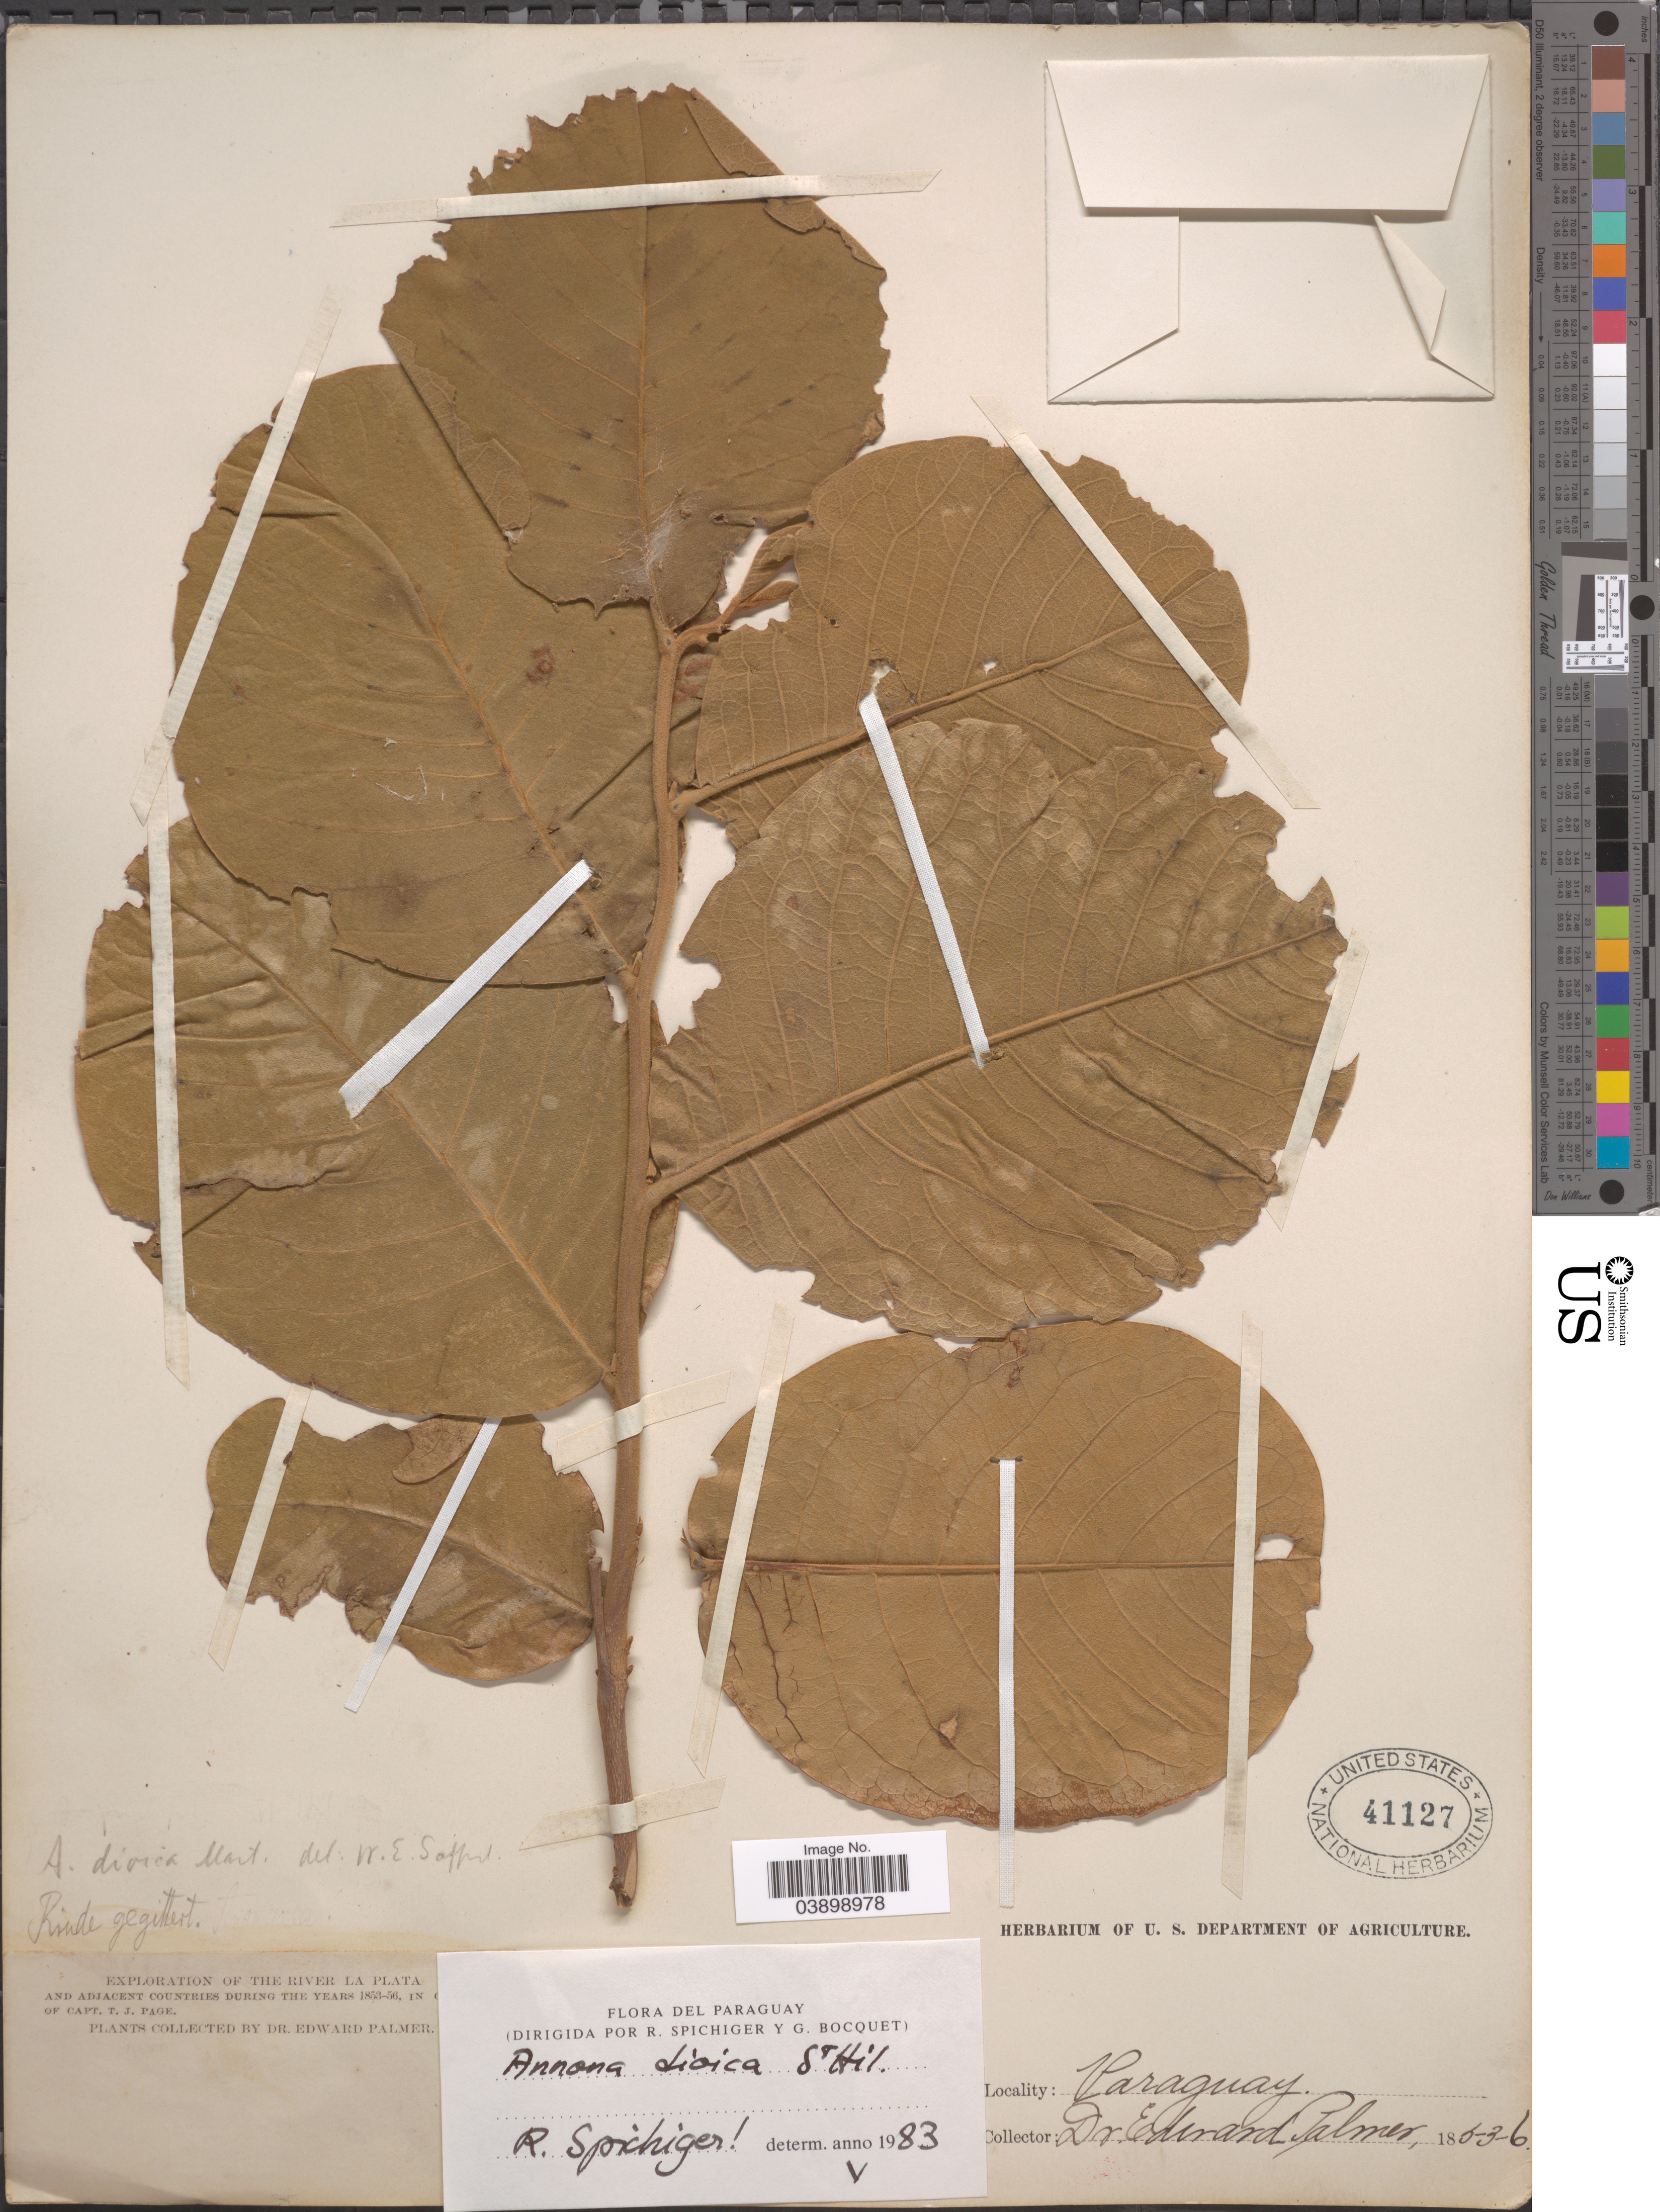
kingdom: Plantae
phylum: Tracheophyta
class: Magnoliopsida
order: Magnoliales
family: Annonaceae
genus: Annona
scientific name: Annona dioica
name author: A. St.-Hil.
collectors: E. Palmer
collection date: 1853-06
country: Paraguay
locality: The River La Plata and Adjacent Countries.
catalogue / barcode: US 41127